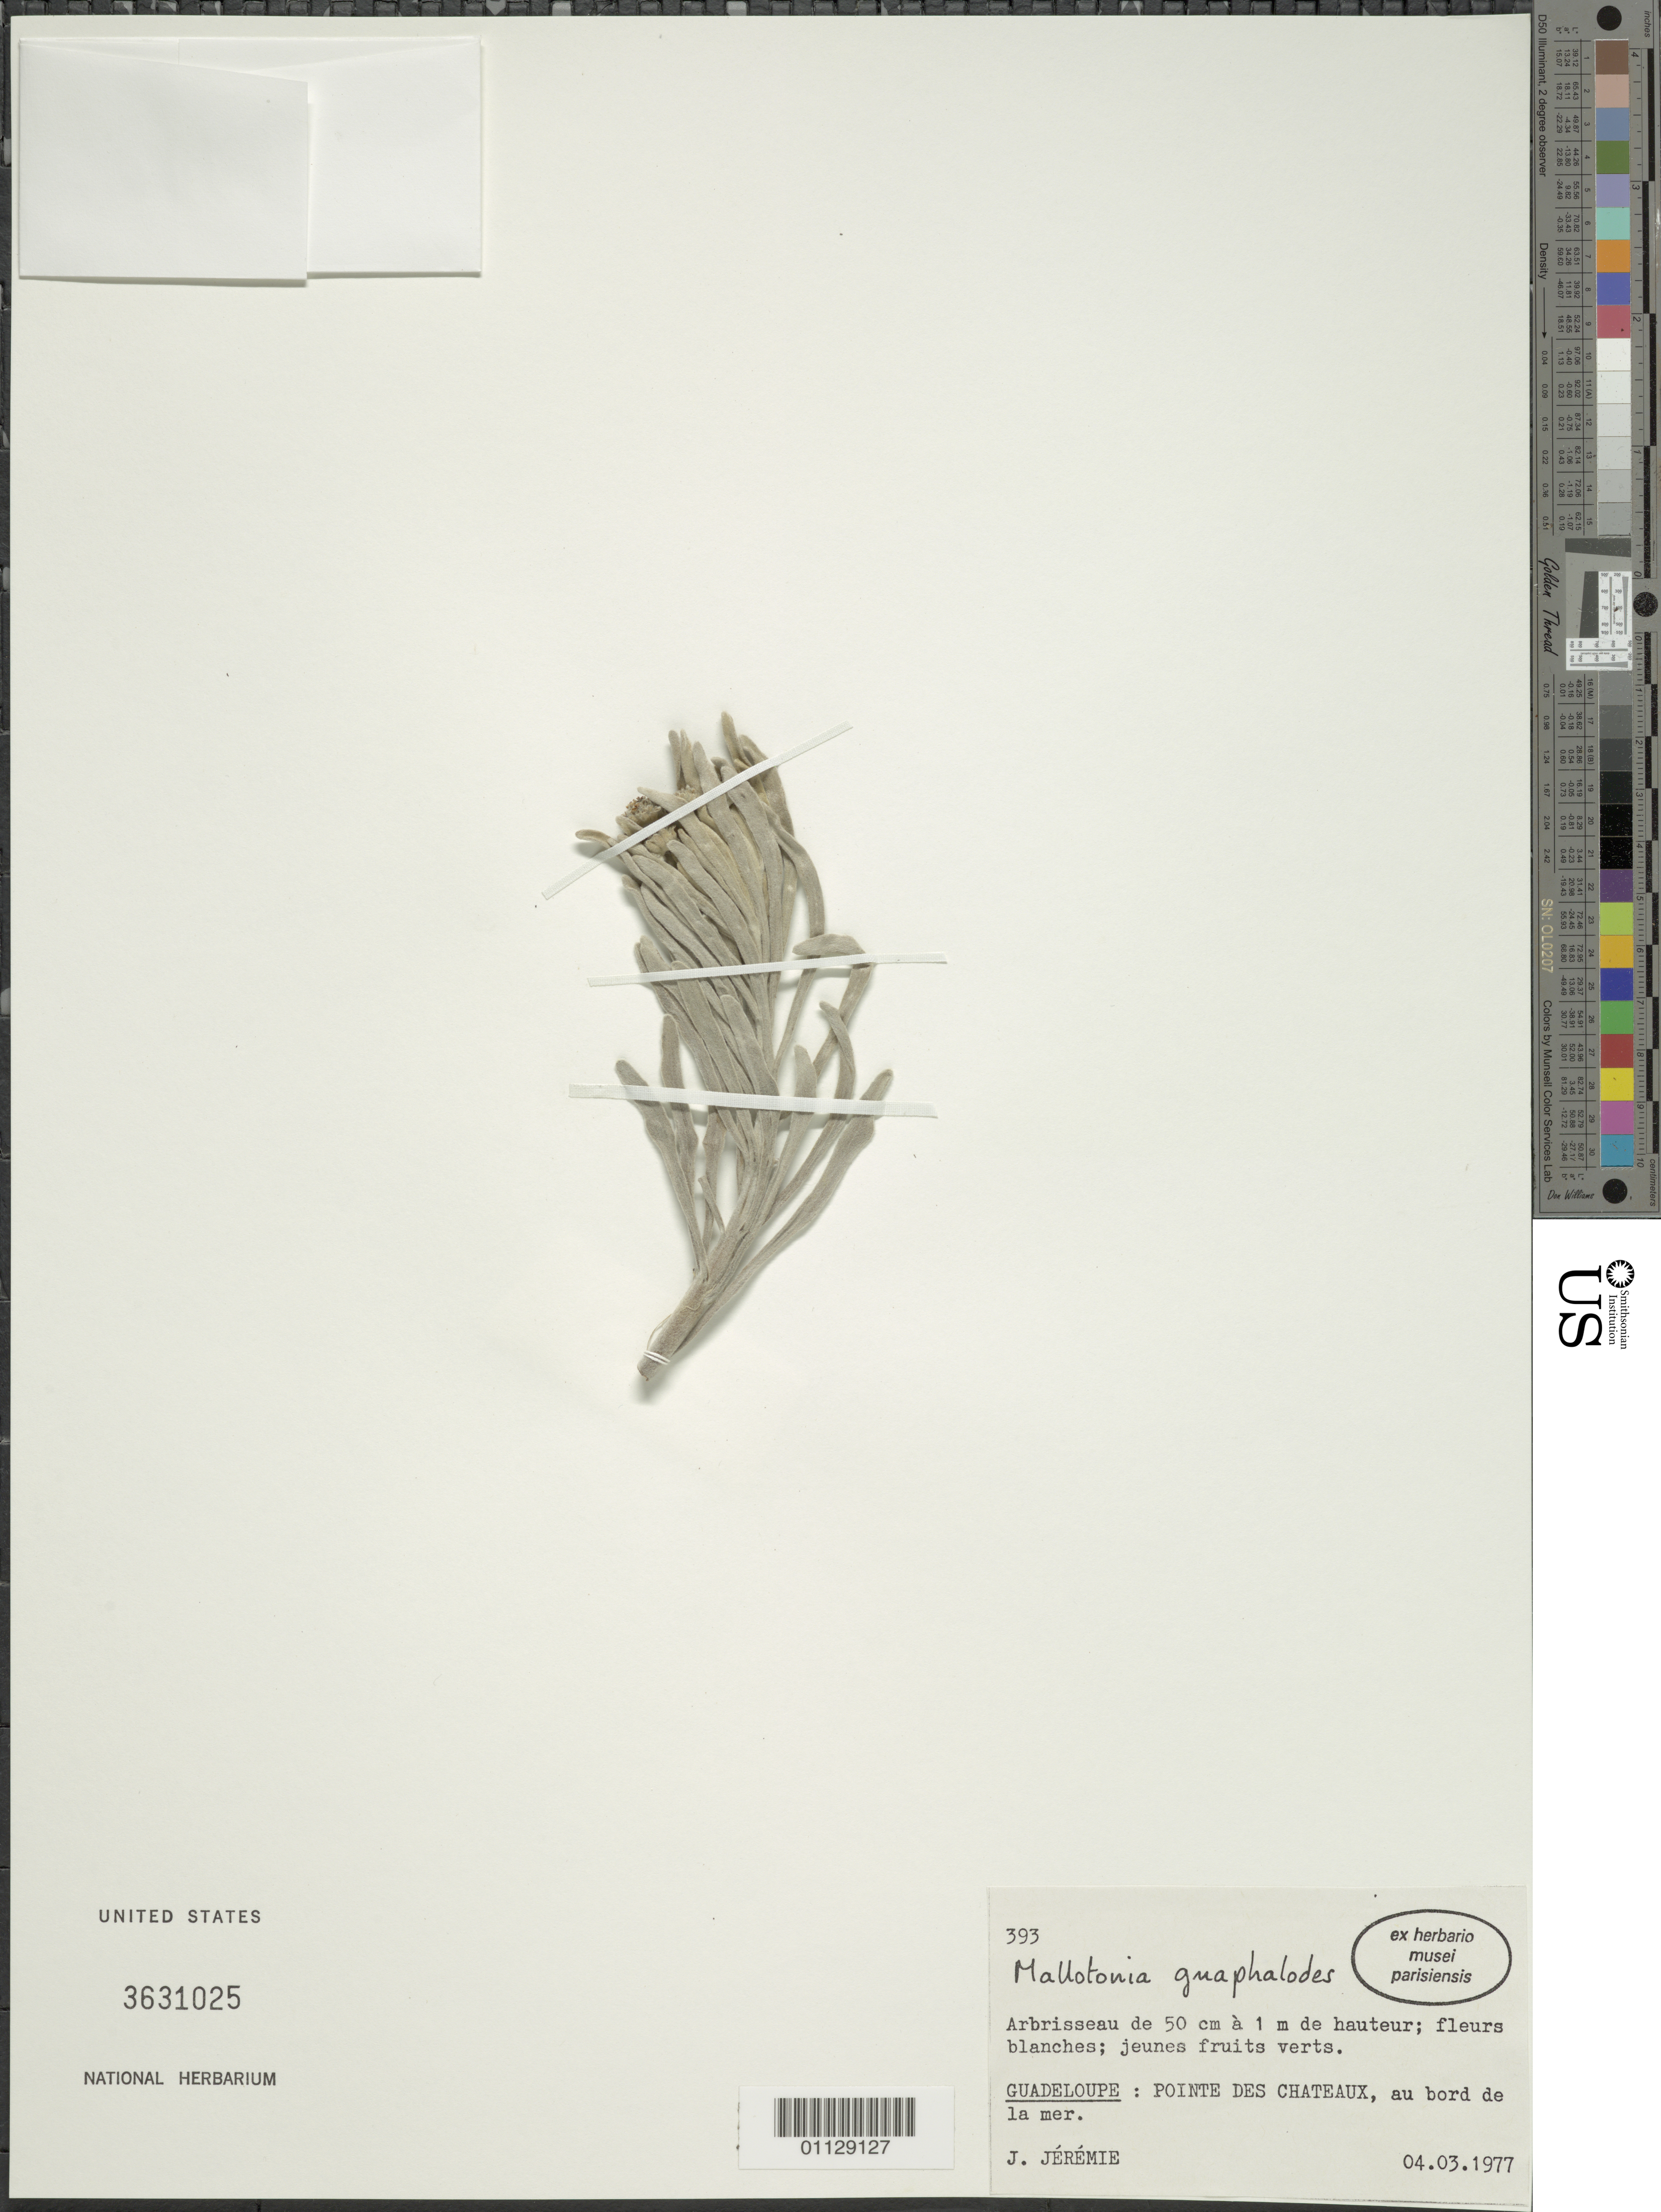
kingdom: Plantae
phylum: Tracheophyta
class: Magnoliopsida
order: Boraginales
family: Heliotropiaceae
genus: Mallotonia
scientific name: Mallotonia gnaphalodes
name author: (L.) Britton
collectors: J. Jérémie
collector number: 393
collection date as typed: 04 Mar 1977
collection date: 1977-03-04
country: Guadeloupe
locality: Pointe des Chateaux, au bord de la mer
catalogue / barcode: US 3631025